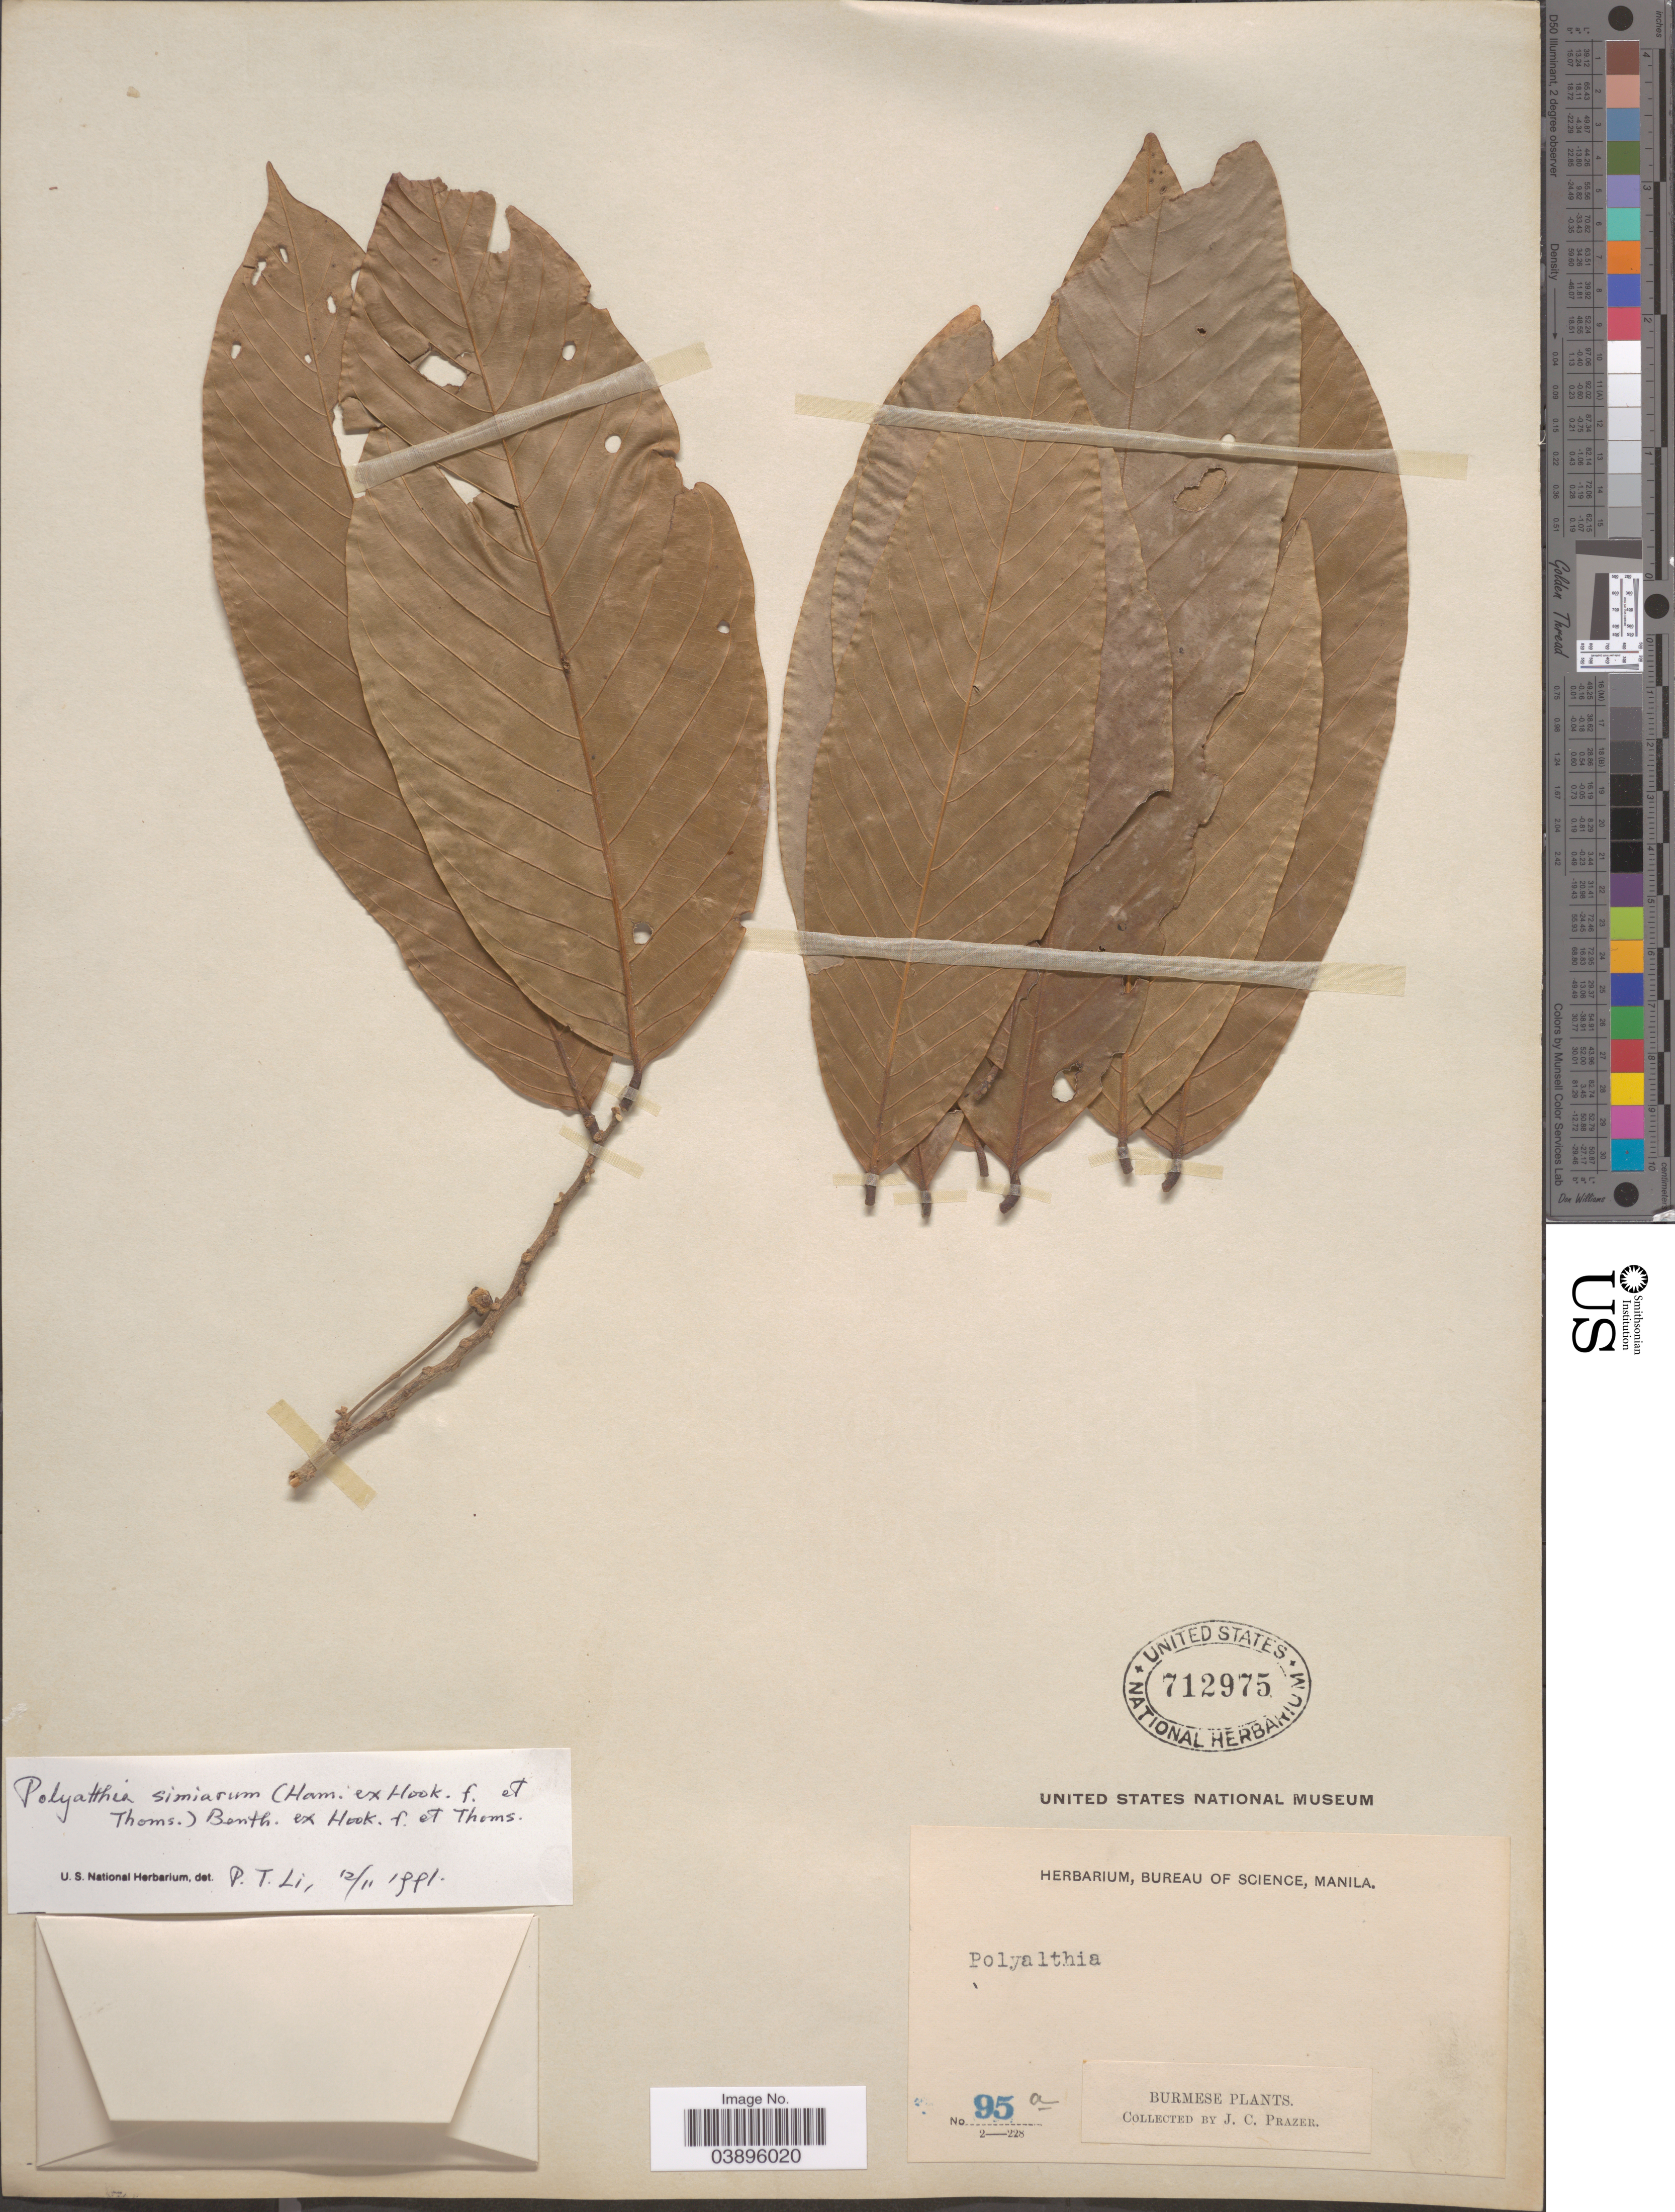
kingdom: Plantae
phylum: Tracheophyta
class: Magnoliopsida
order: Magnoliales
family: Annonaceae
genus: Polyalthia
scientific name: Polyalthia sp.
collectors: J. Prazer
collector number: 95a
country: Myanmar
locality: Burmese.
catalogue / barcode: US 712975